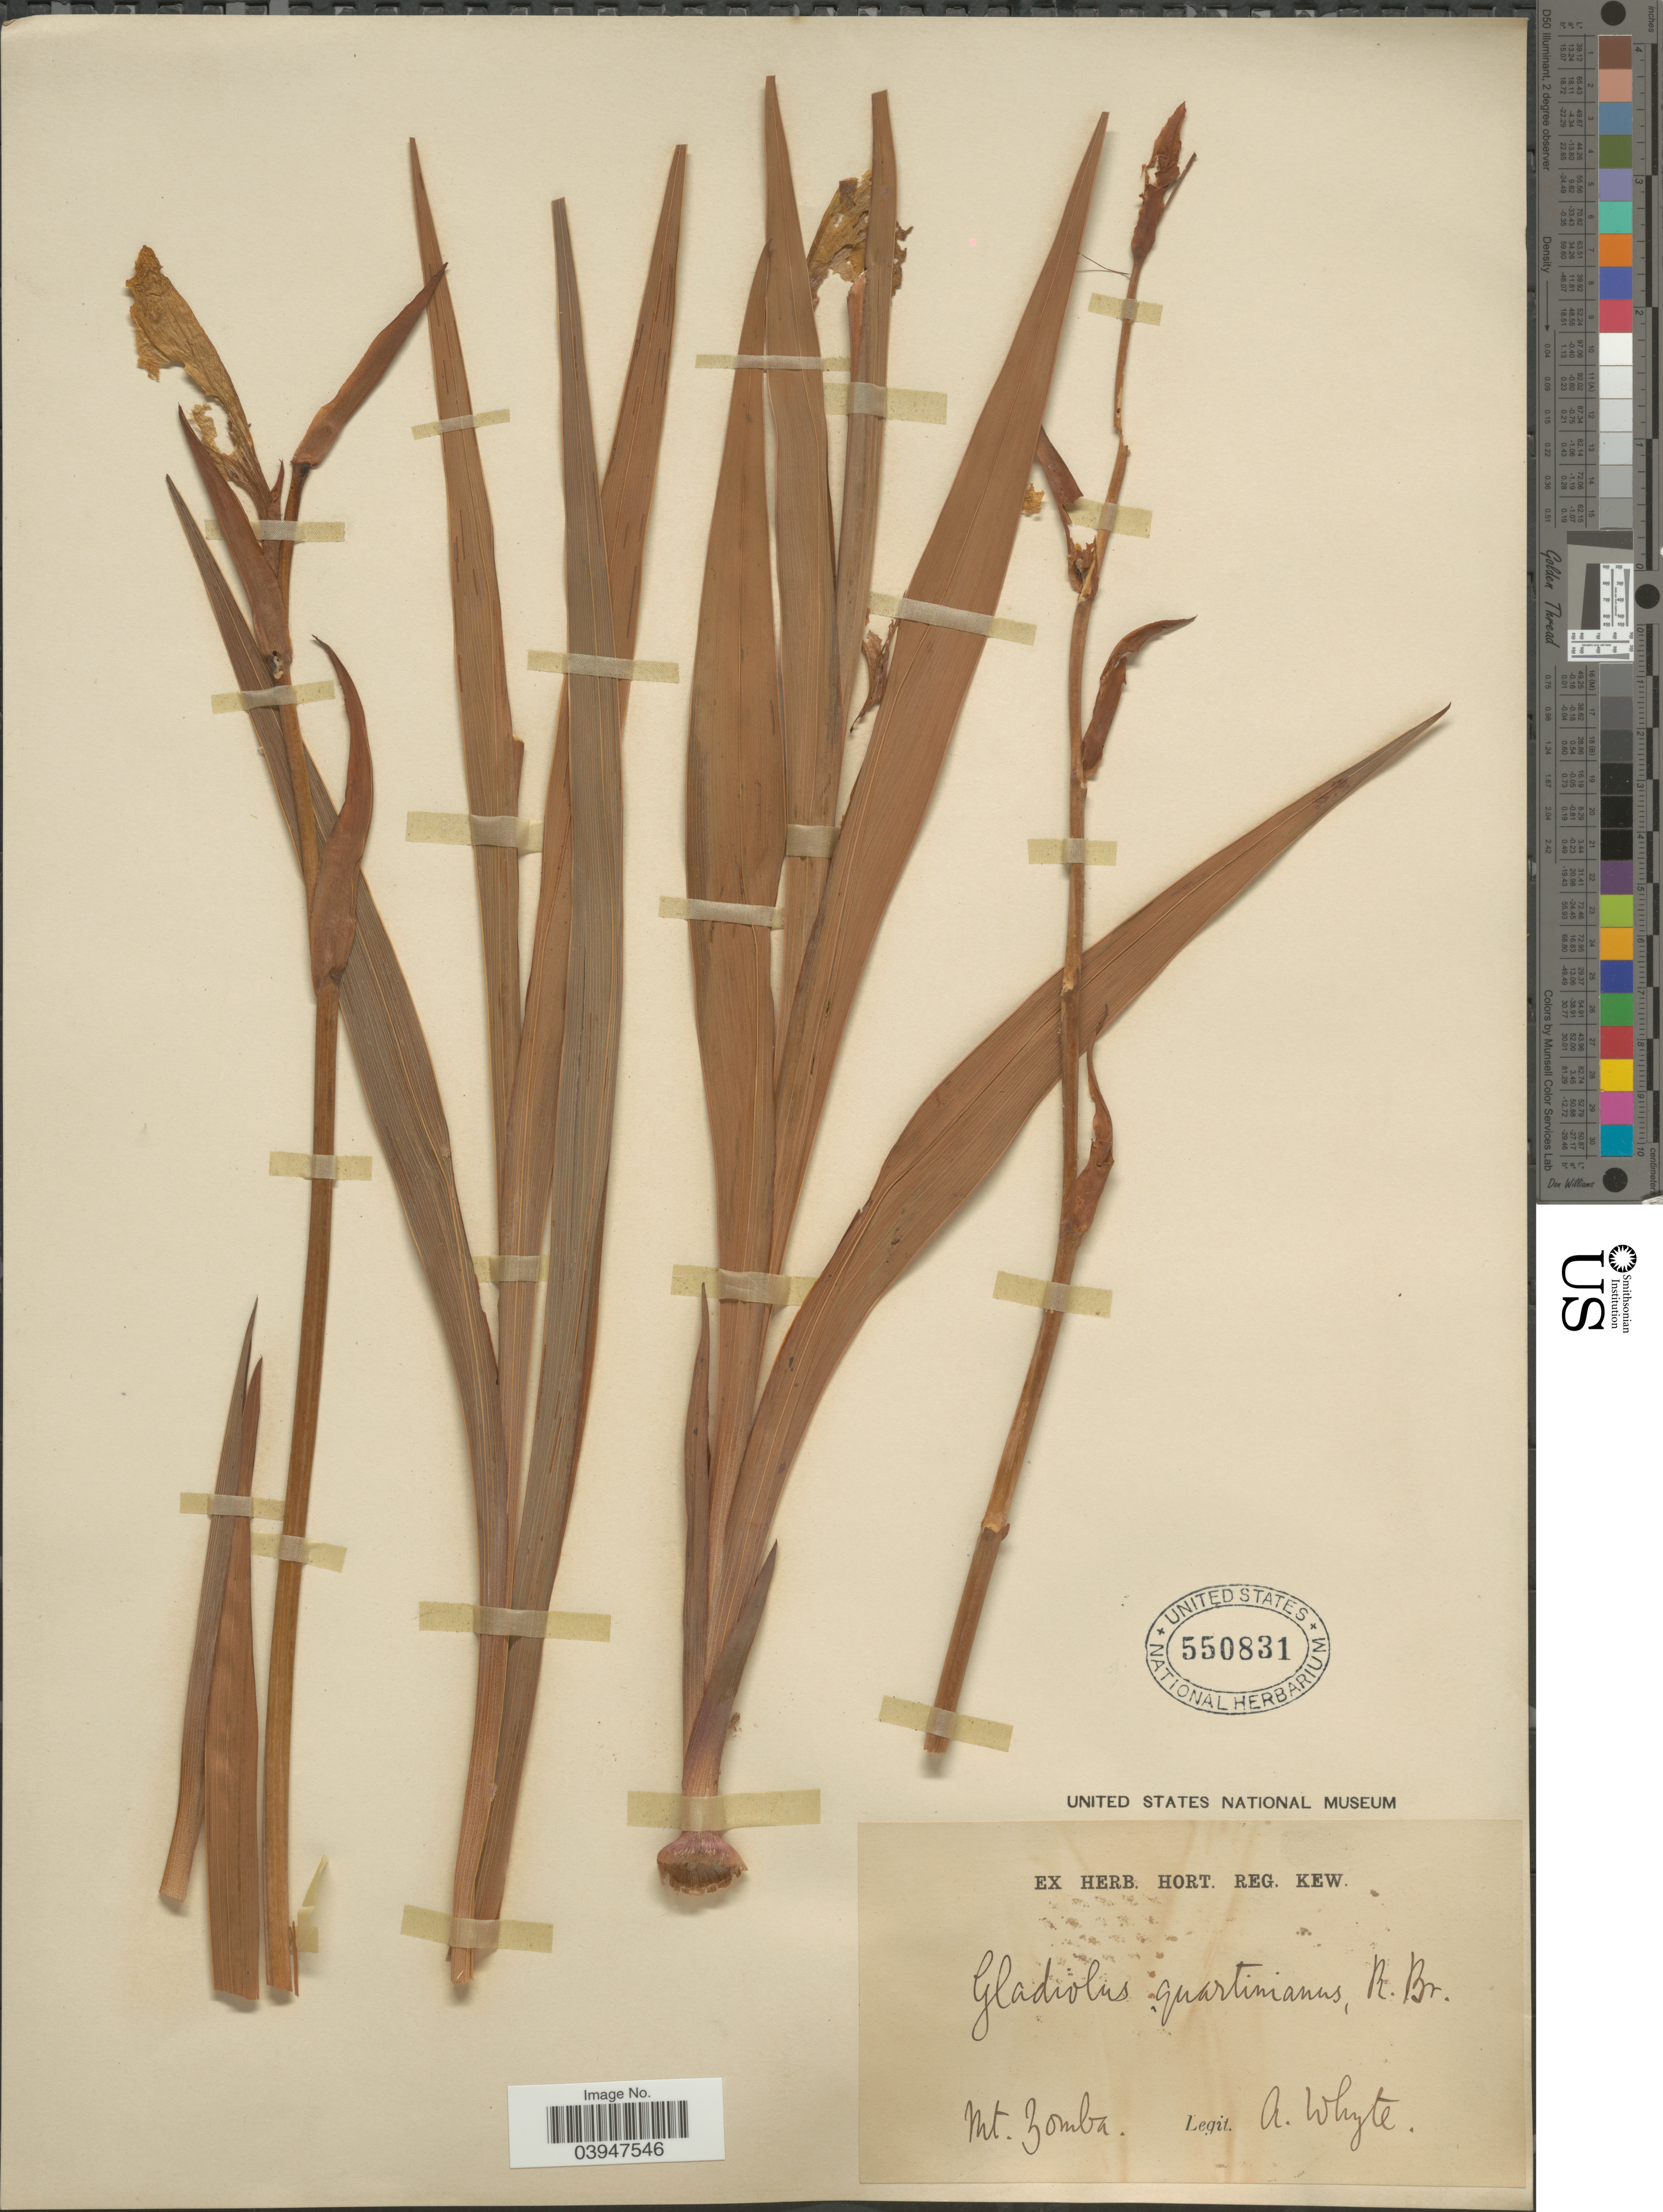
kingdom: Plantae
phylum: Tracheophyta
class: Liliopsida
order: Asparagales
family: Iridaceae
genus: Gladiolus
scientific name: Gladiolus quartinianus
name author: A. Rich.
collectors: A. Whyte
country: Malawi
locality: Mt. Zomba.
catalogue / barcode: US 550831